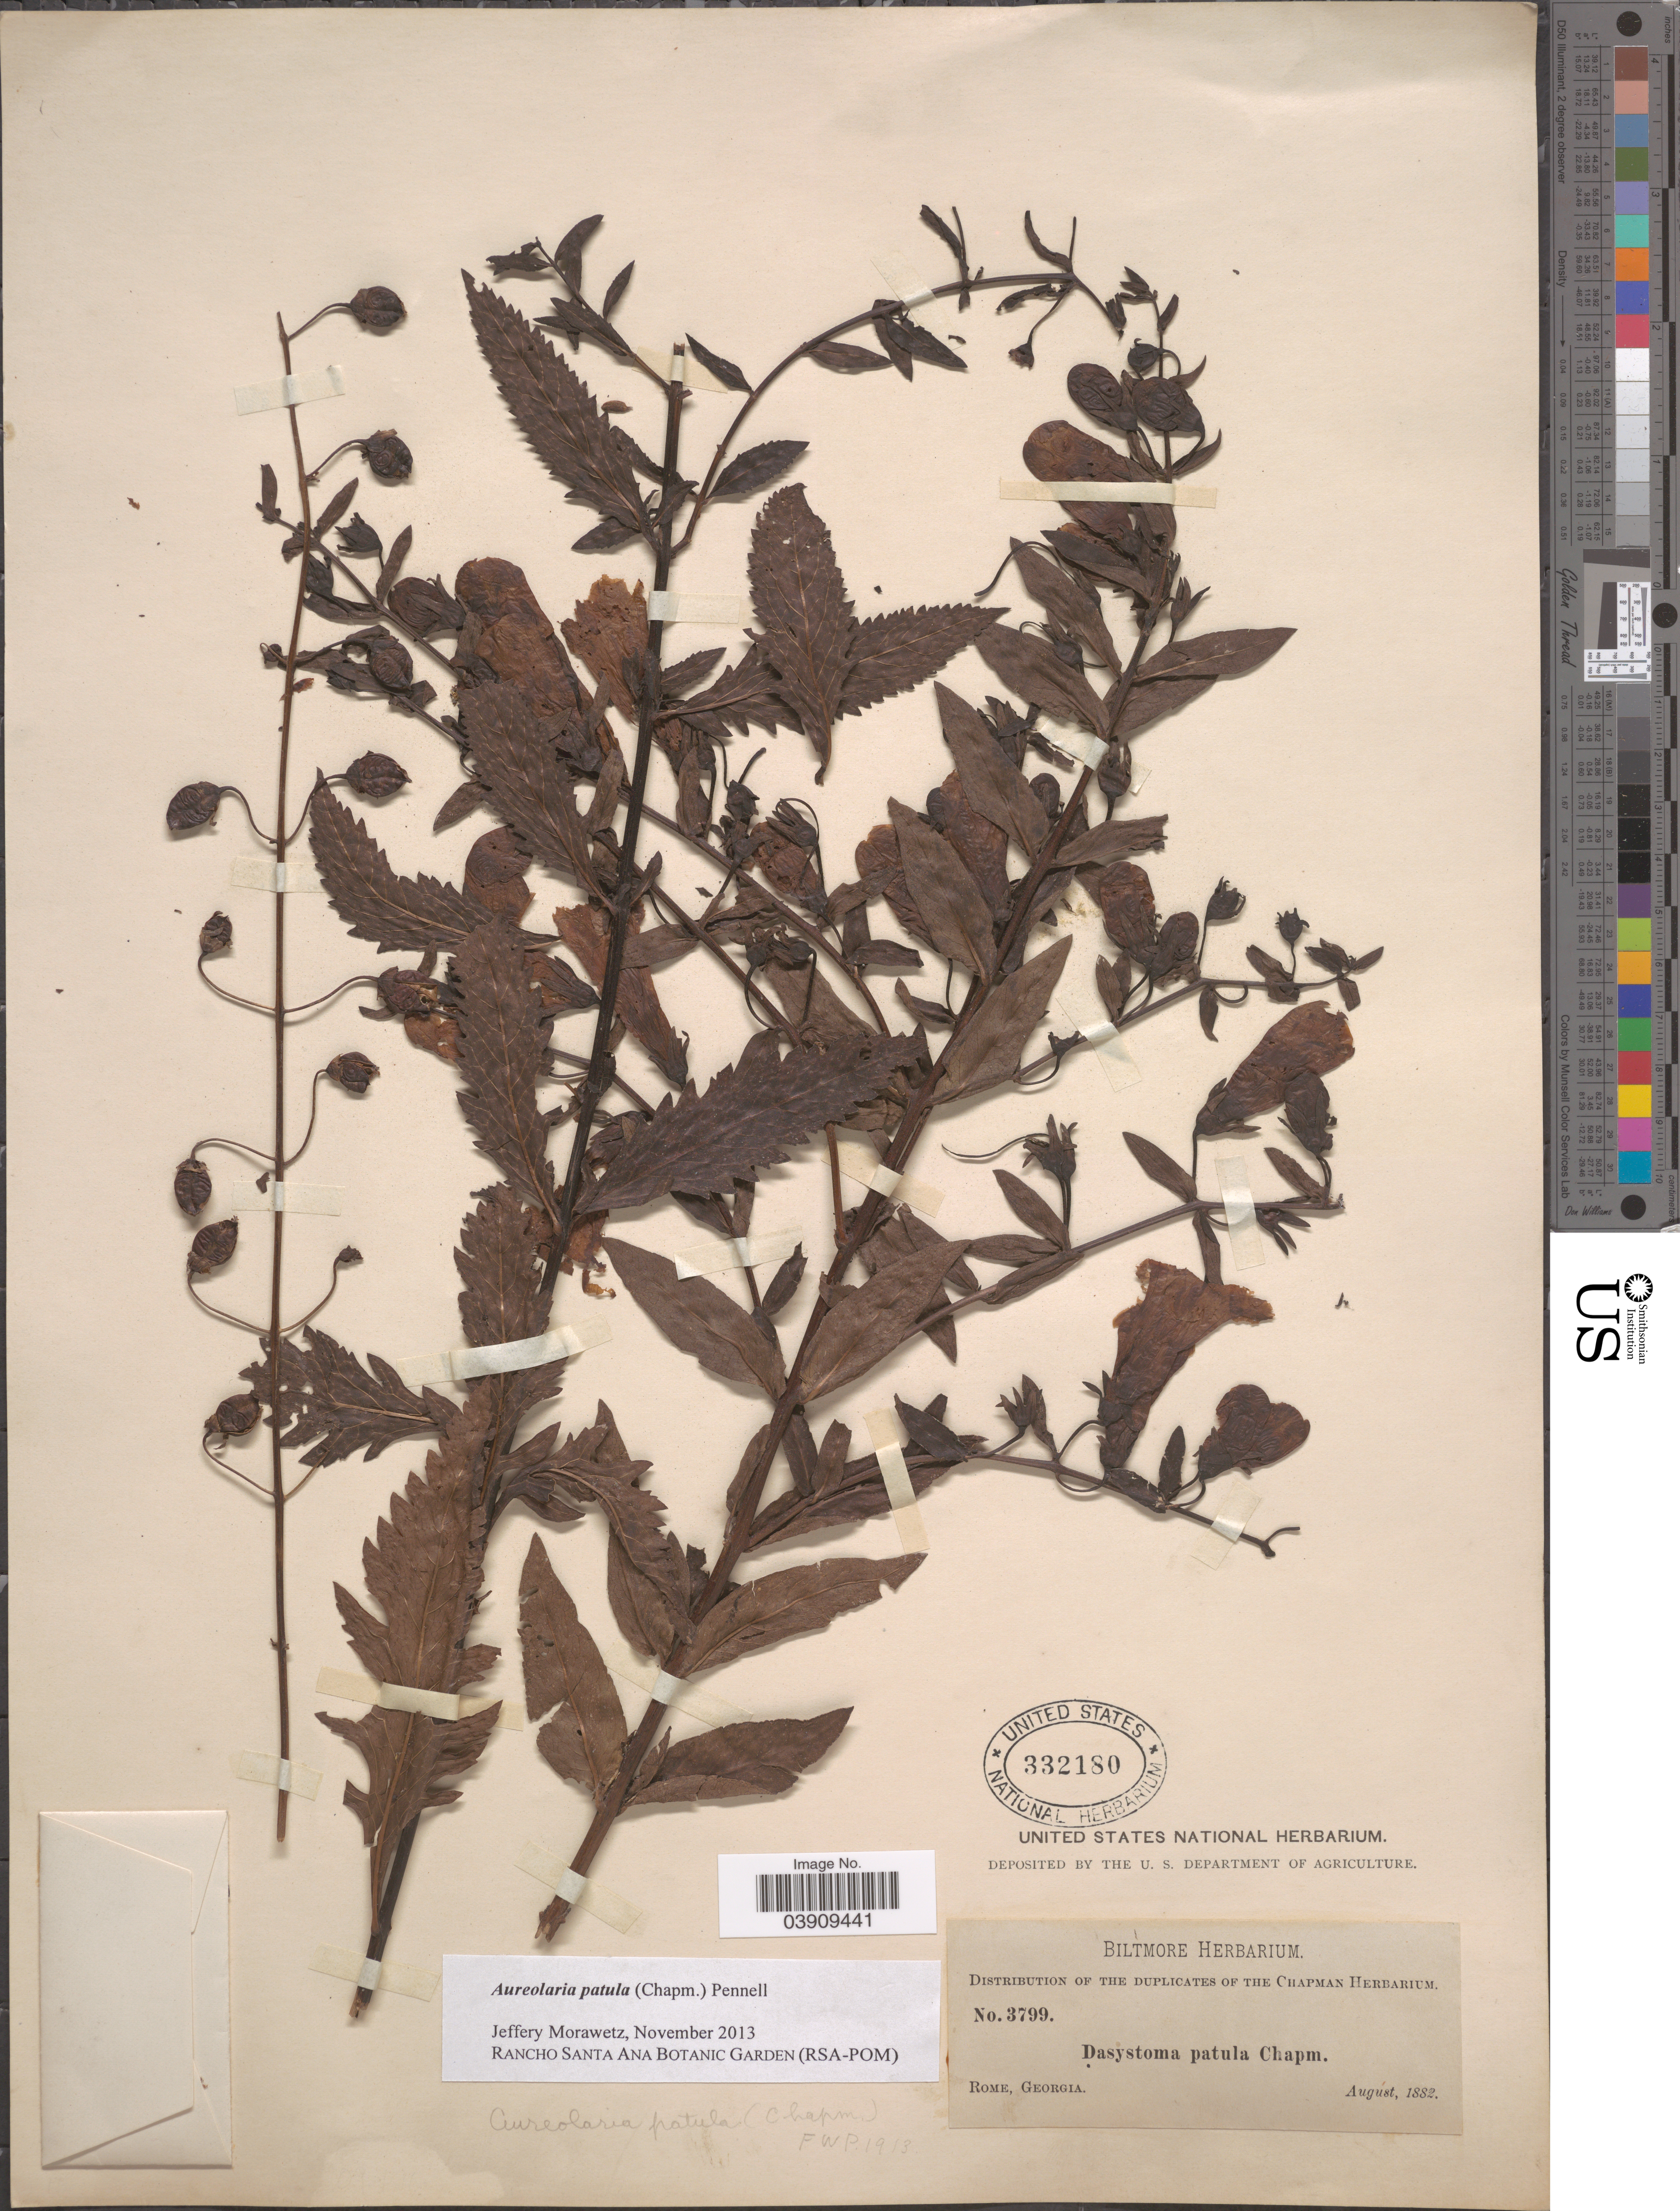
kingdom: Plantae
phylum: Tracheophyta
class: Magnoliopsida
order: Lamiales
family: Orobanchaceae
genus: Aureolaria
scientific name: Aureolaria patula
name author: (Chapm.) Pennell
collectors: ex herb. Biltmore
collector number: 3799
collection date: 1882-08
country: United States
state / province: Georgia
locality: Rome.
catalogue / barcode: US 332180